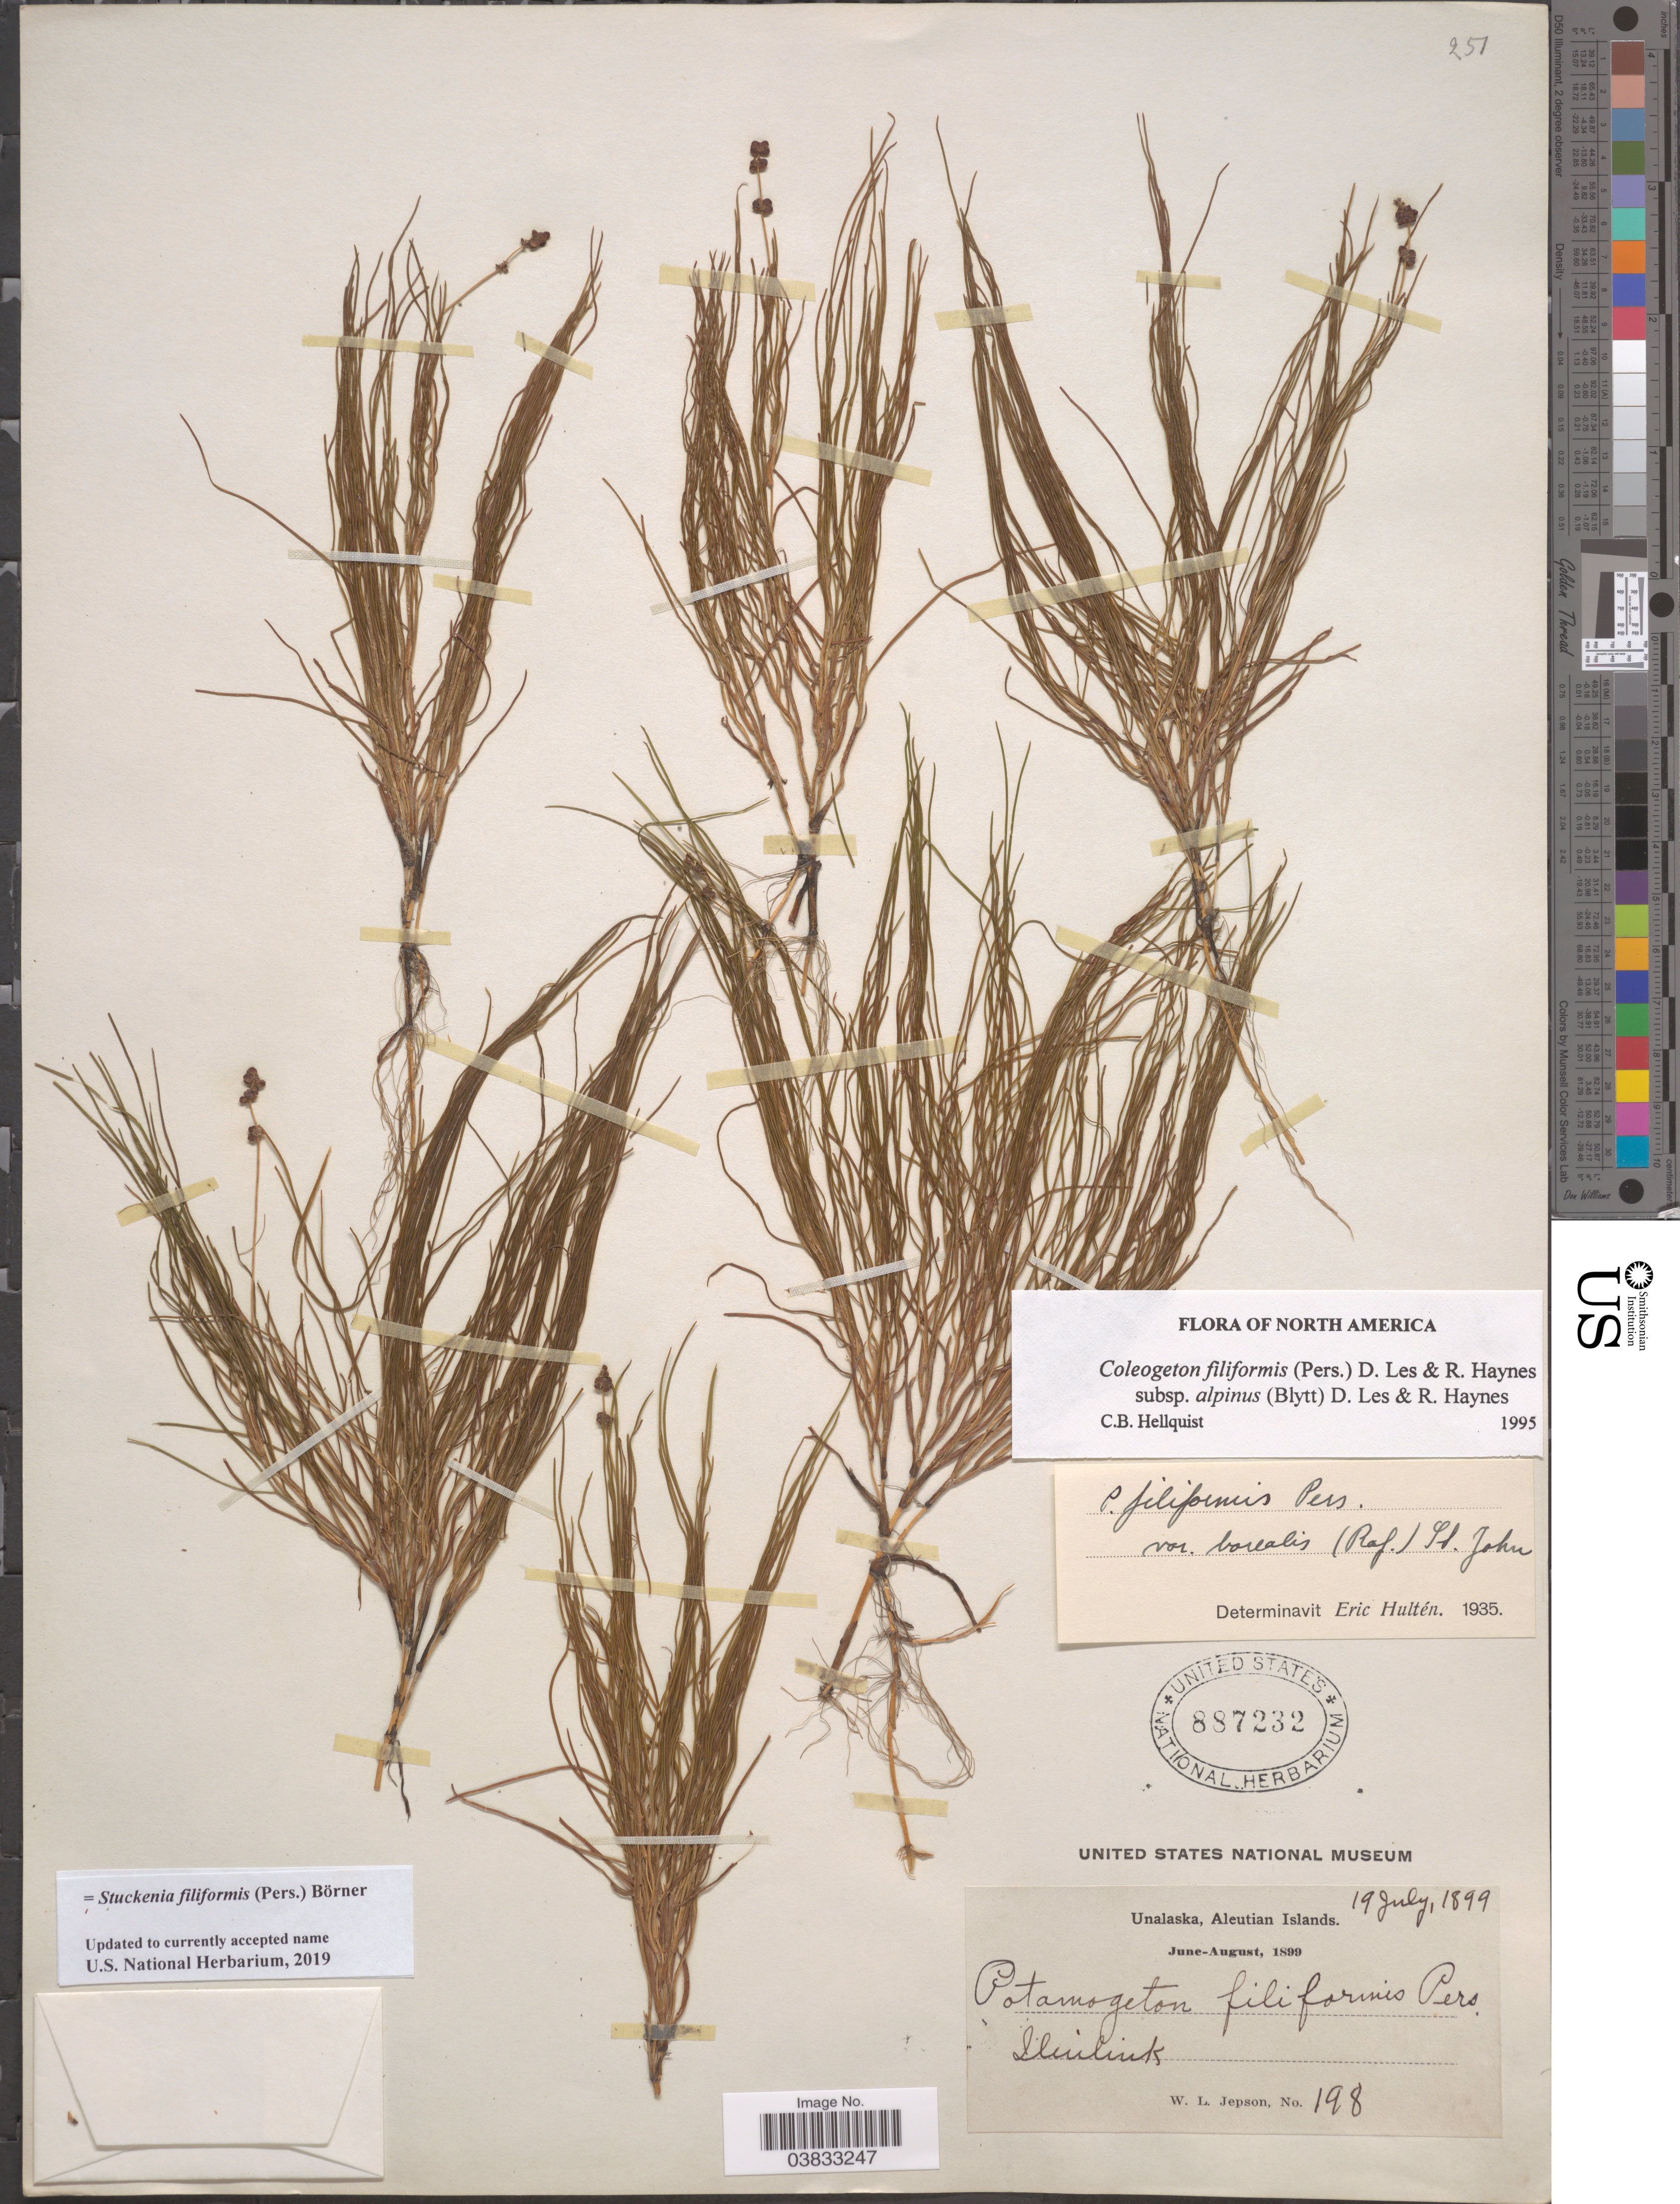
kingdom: Plantae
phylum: Tracheophyta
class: Liliopsida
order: Alismatales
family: Potamogetonaceae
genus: Stuckenia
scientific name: Stuckenia filiformis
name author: (Pers.) Börner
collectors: W. L. Jepson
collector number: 198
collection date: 1899-07-19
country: United States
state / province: Alaska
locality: Unalaska, Aleutian Islands.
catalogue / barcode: US 887232